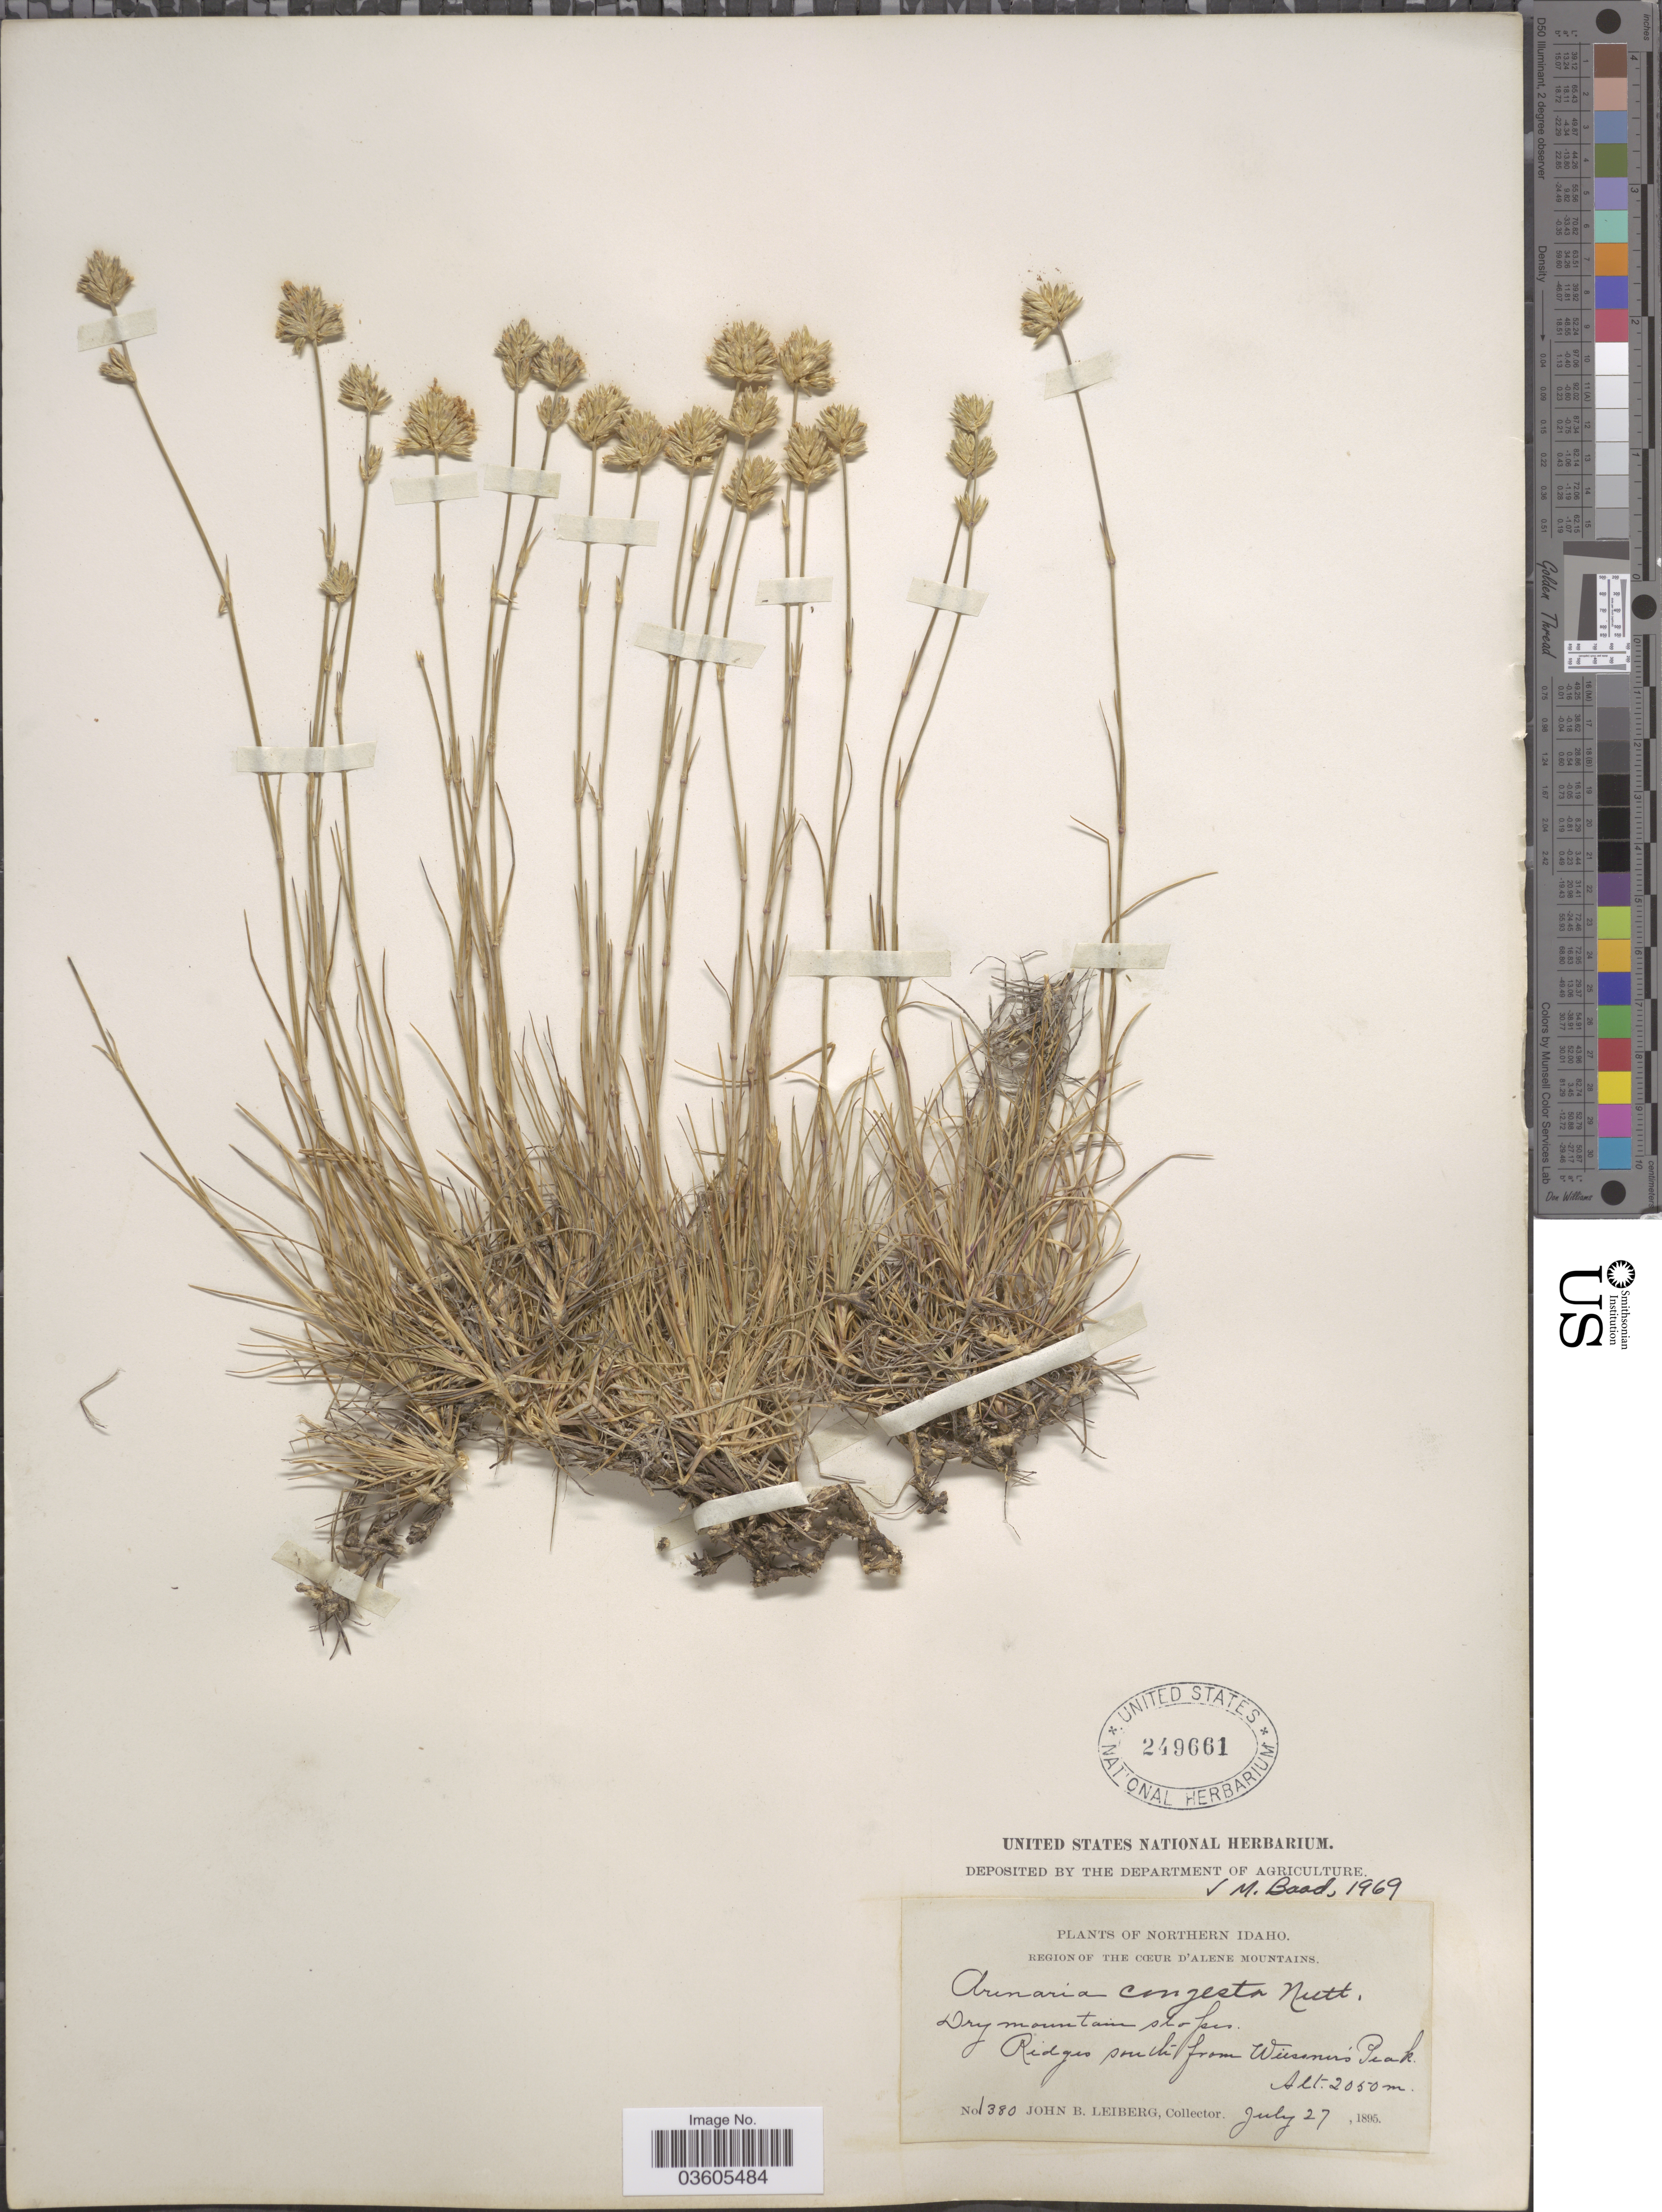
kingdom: Plantae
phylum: Tracheophyta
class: Magnoliopsida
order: Caryophyllales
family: Caryophyllaceae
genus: Eremogone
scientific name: Eremogone congesta var. congesta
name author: (Nutt.) Ikonn.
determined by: Strong, Mark T., (BOT), Smithsonian Institution - National Museum of Natural History (UNITED STATES)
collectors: J. B. Leiberg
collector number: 1380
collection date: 1895-07-27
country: United States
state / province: Idaho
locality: Northern Idaho. Region of the Coeur d'Alene Mountains. Ridges south from Wiessners' Peak.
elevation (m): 2050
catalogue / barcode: US 249661